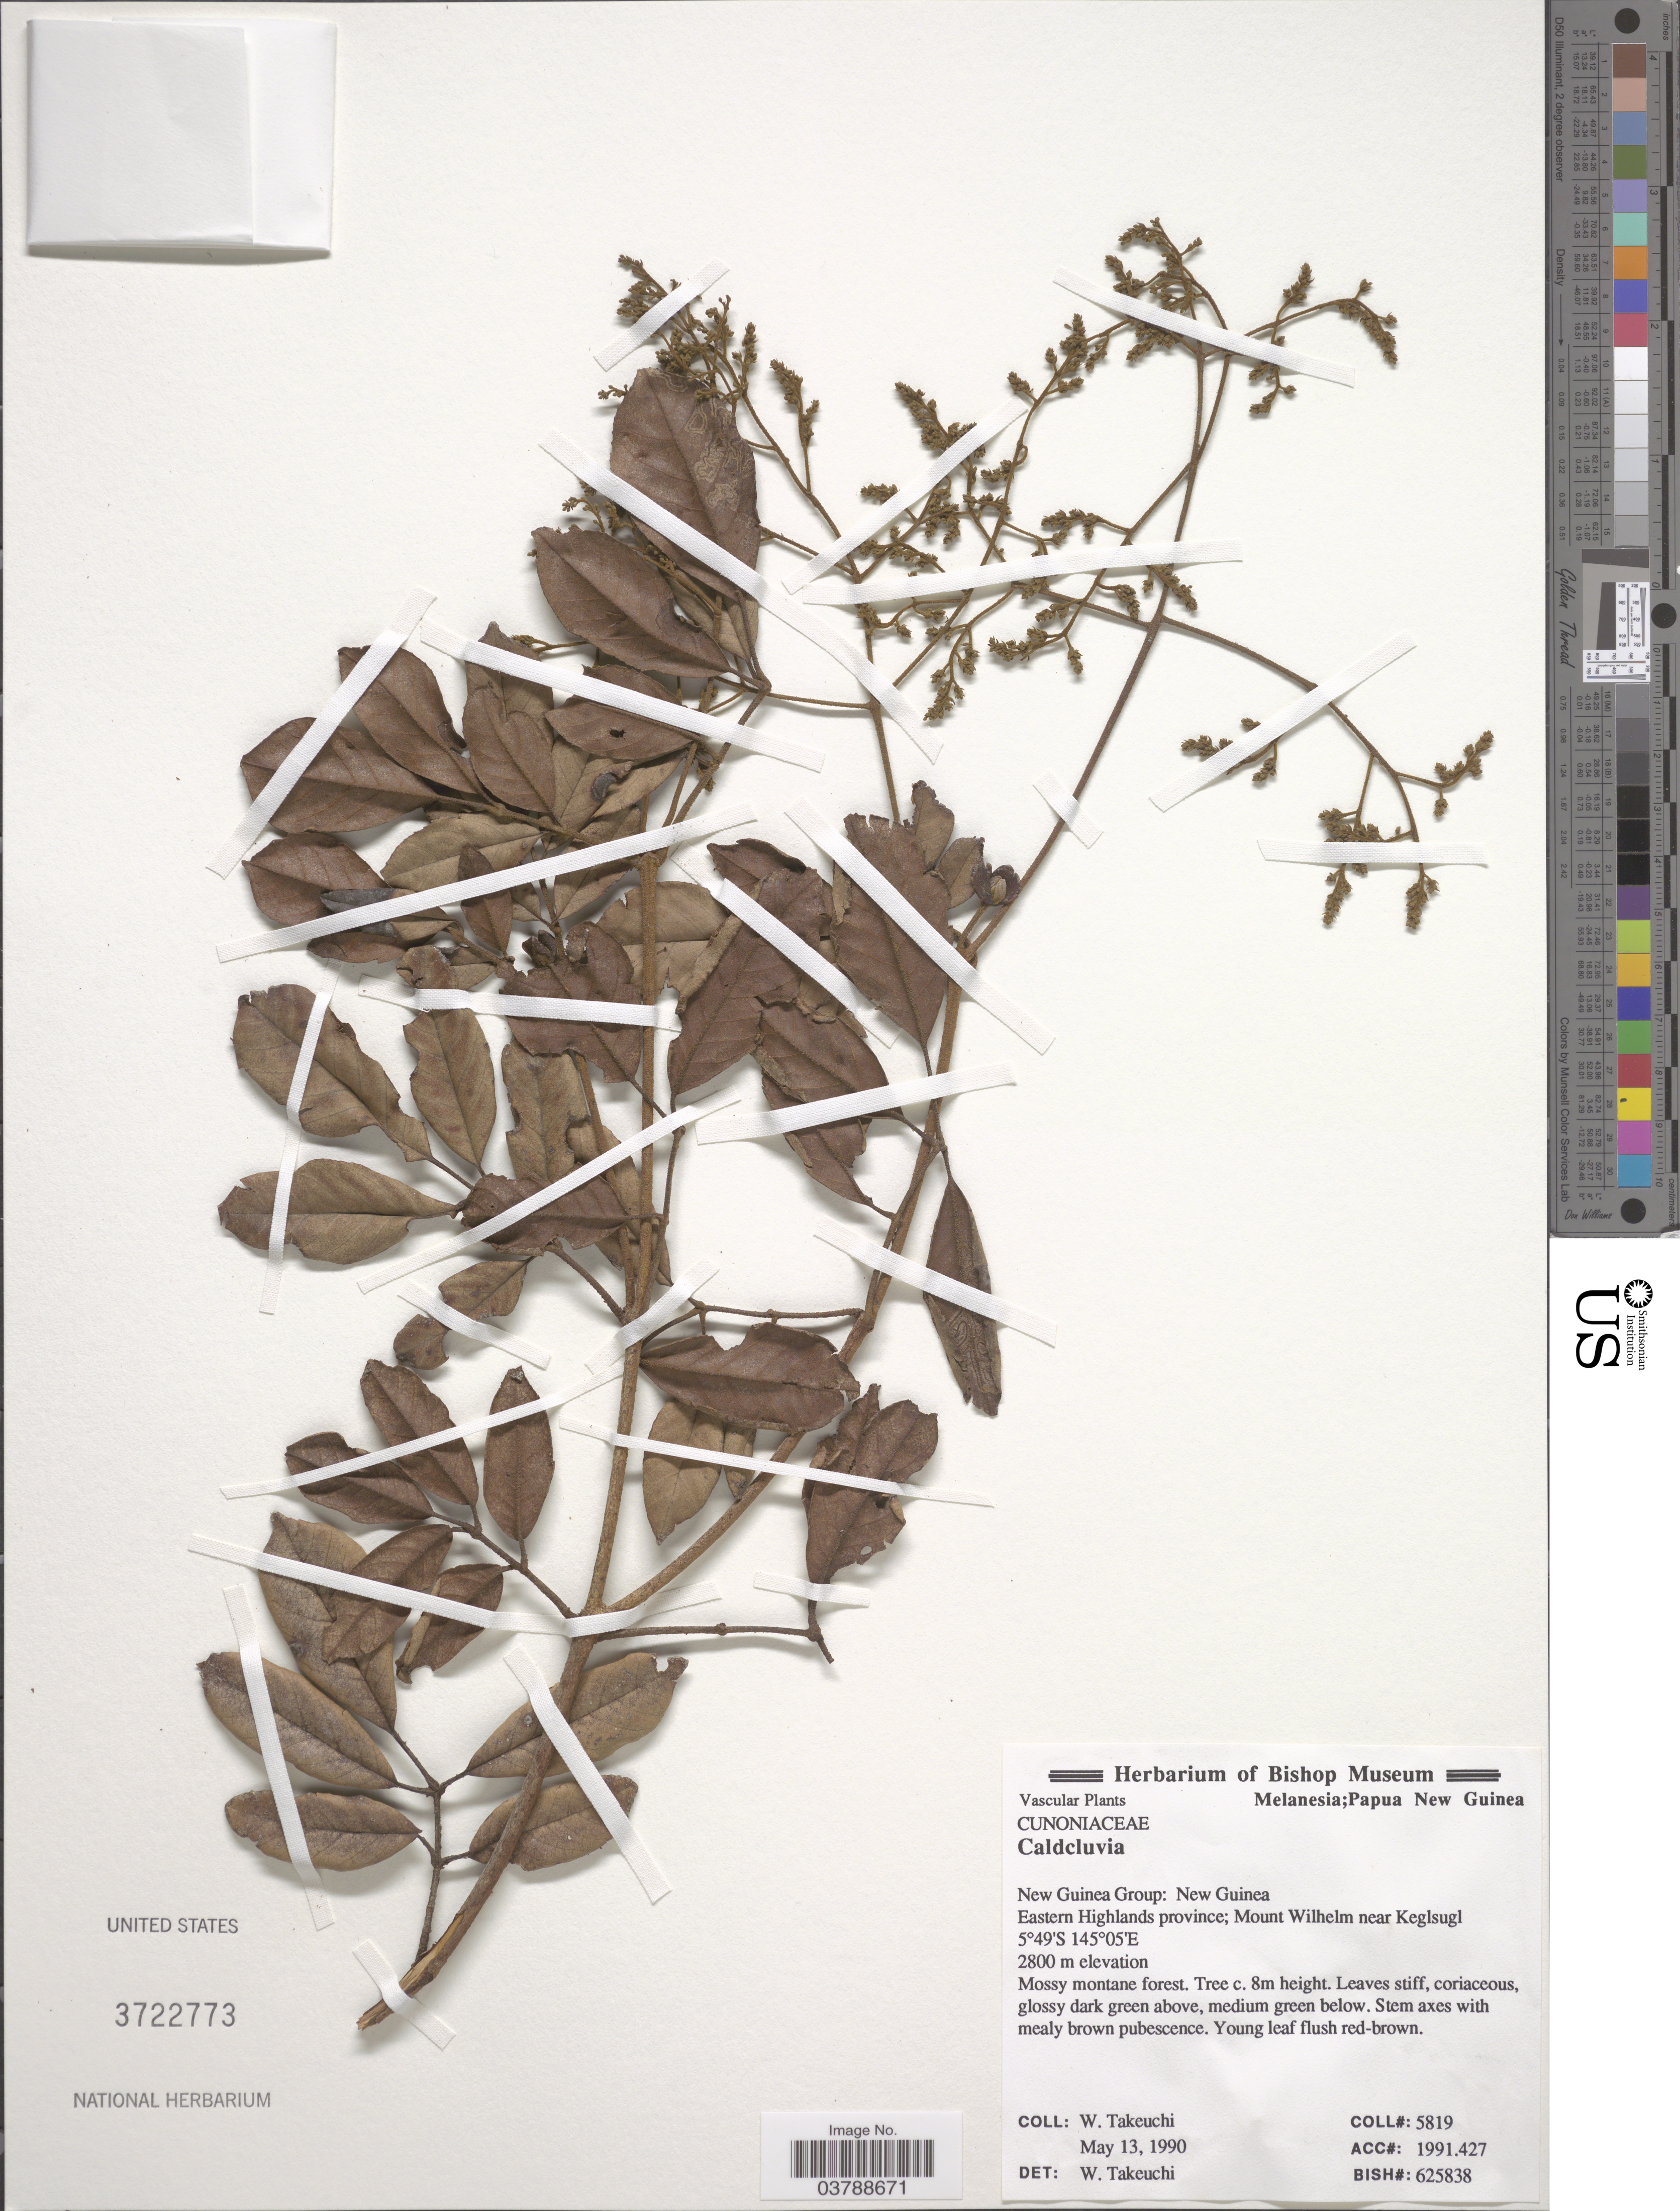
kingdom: Plantae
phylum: Tracheophyta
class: Magnoliopsida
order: Oxalidales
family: Cunoniaceae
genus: Caldcluvia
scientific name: Caldcluvia sp.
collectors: W. Takeuchi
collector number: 5819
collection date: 1990-05-13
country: Papua New Guinea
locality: New Guinea Group: New Guinea. Eastern Highlands province; Mount Wilhelm near Keglsugl.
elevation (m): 2800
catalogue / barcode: US 3722773